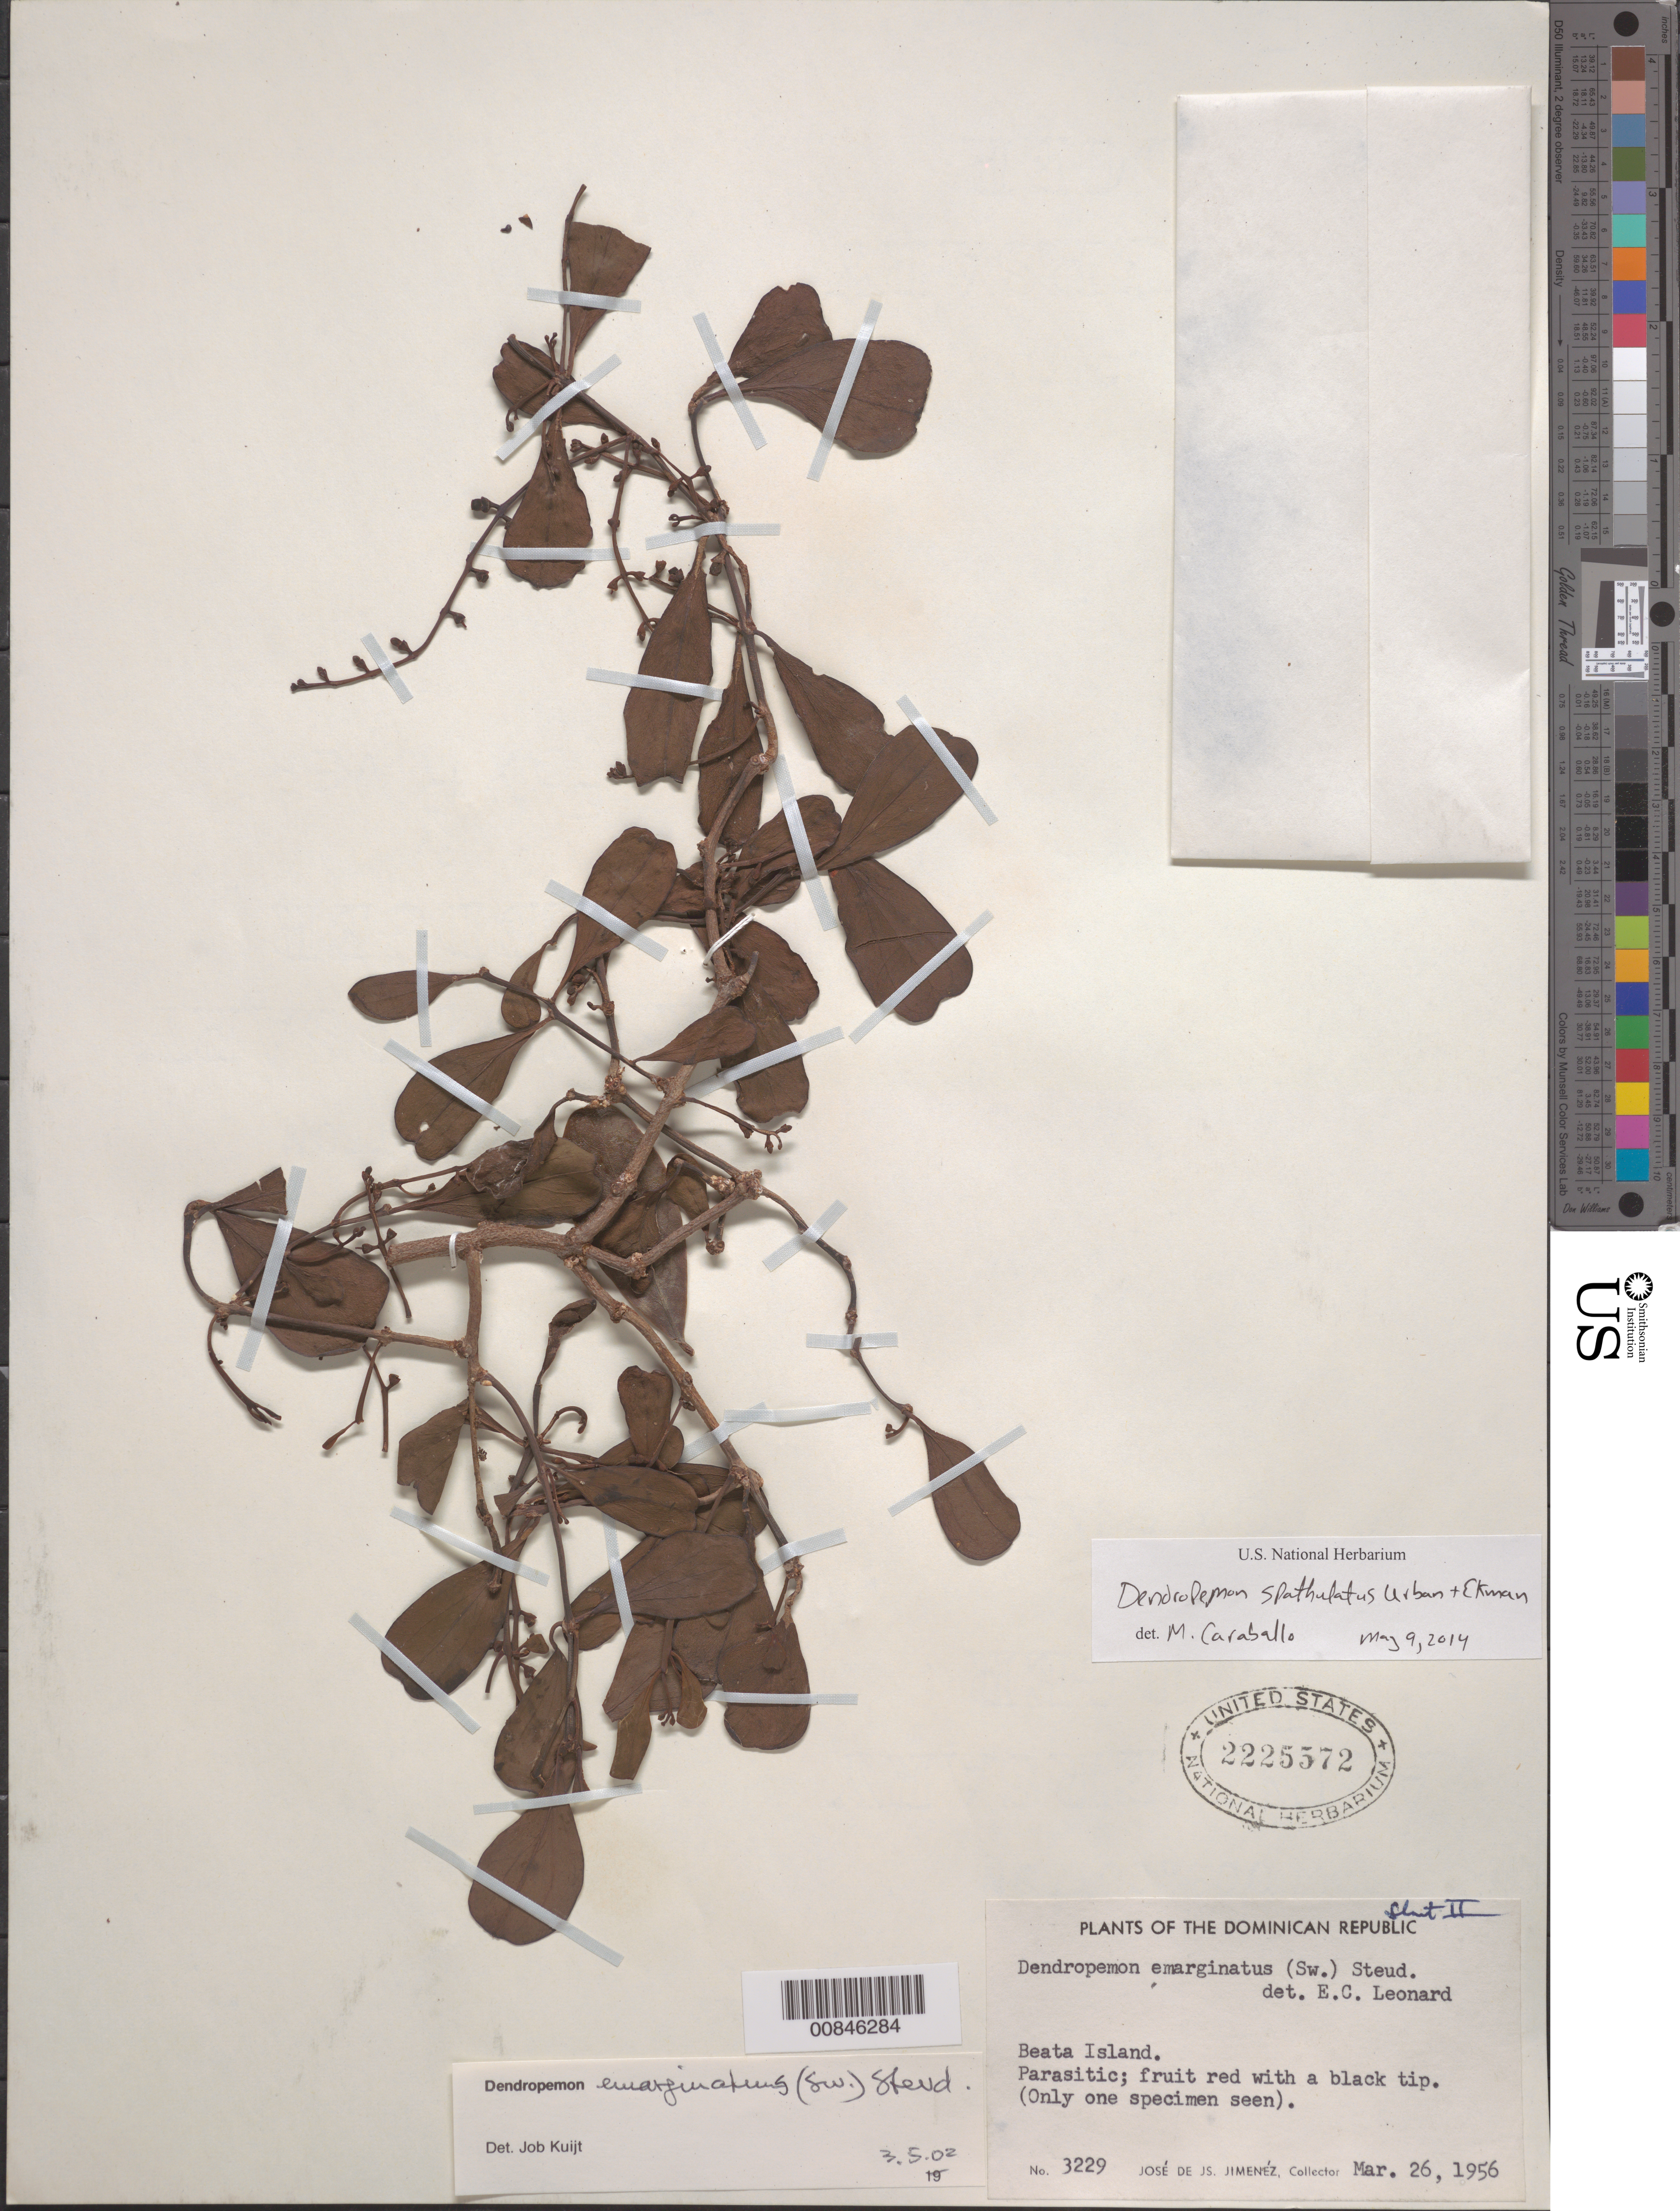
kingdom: Plantae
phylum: Tracheophyta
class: Magnoliopsida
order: Santalales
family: Loranthaceae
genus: Dendropemon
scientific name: Dendropemon spathulatus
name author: Urb. & Ekman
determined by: Caraballo-Ortiz, Marcos A., (MISS), University of Mississippi (UNITED STATES)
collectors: J. J. Jiménez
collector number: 3229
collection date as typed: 26 Mar 1956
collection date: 1956-03-26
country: Dominican Republic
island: Isla Beata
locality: Beata Island.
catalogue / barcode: US 2225572